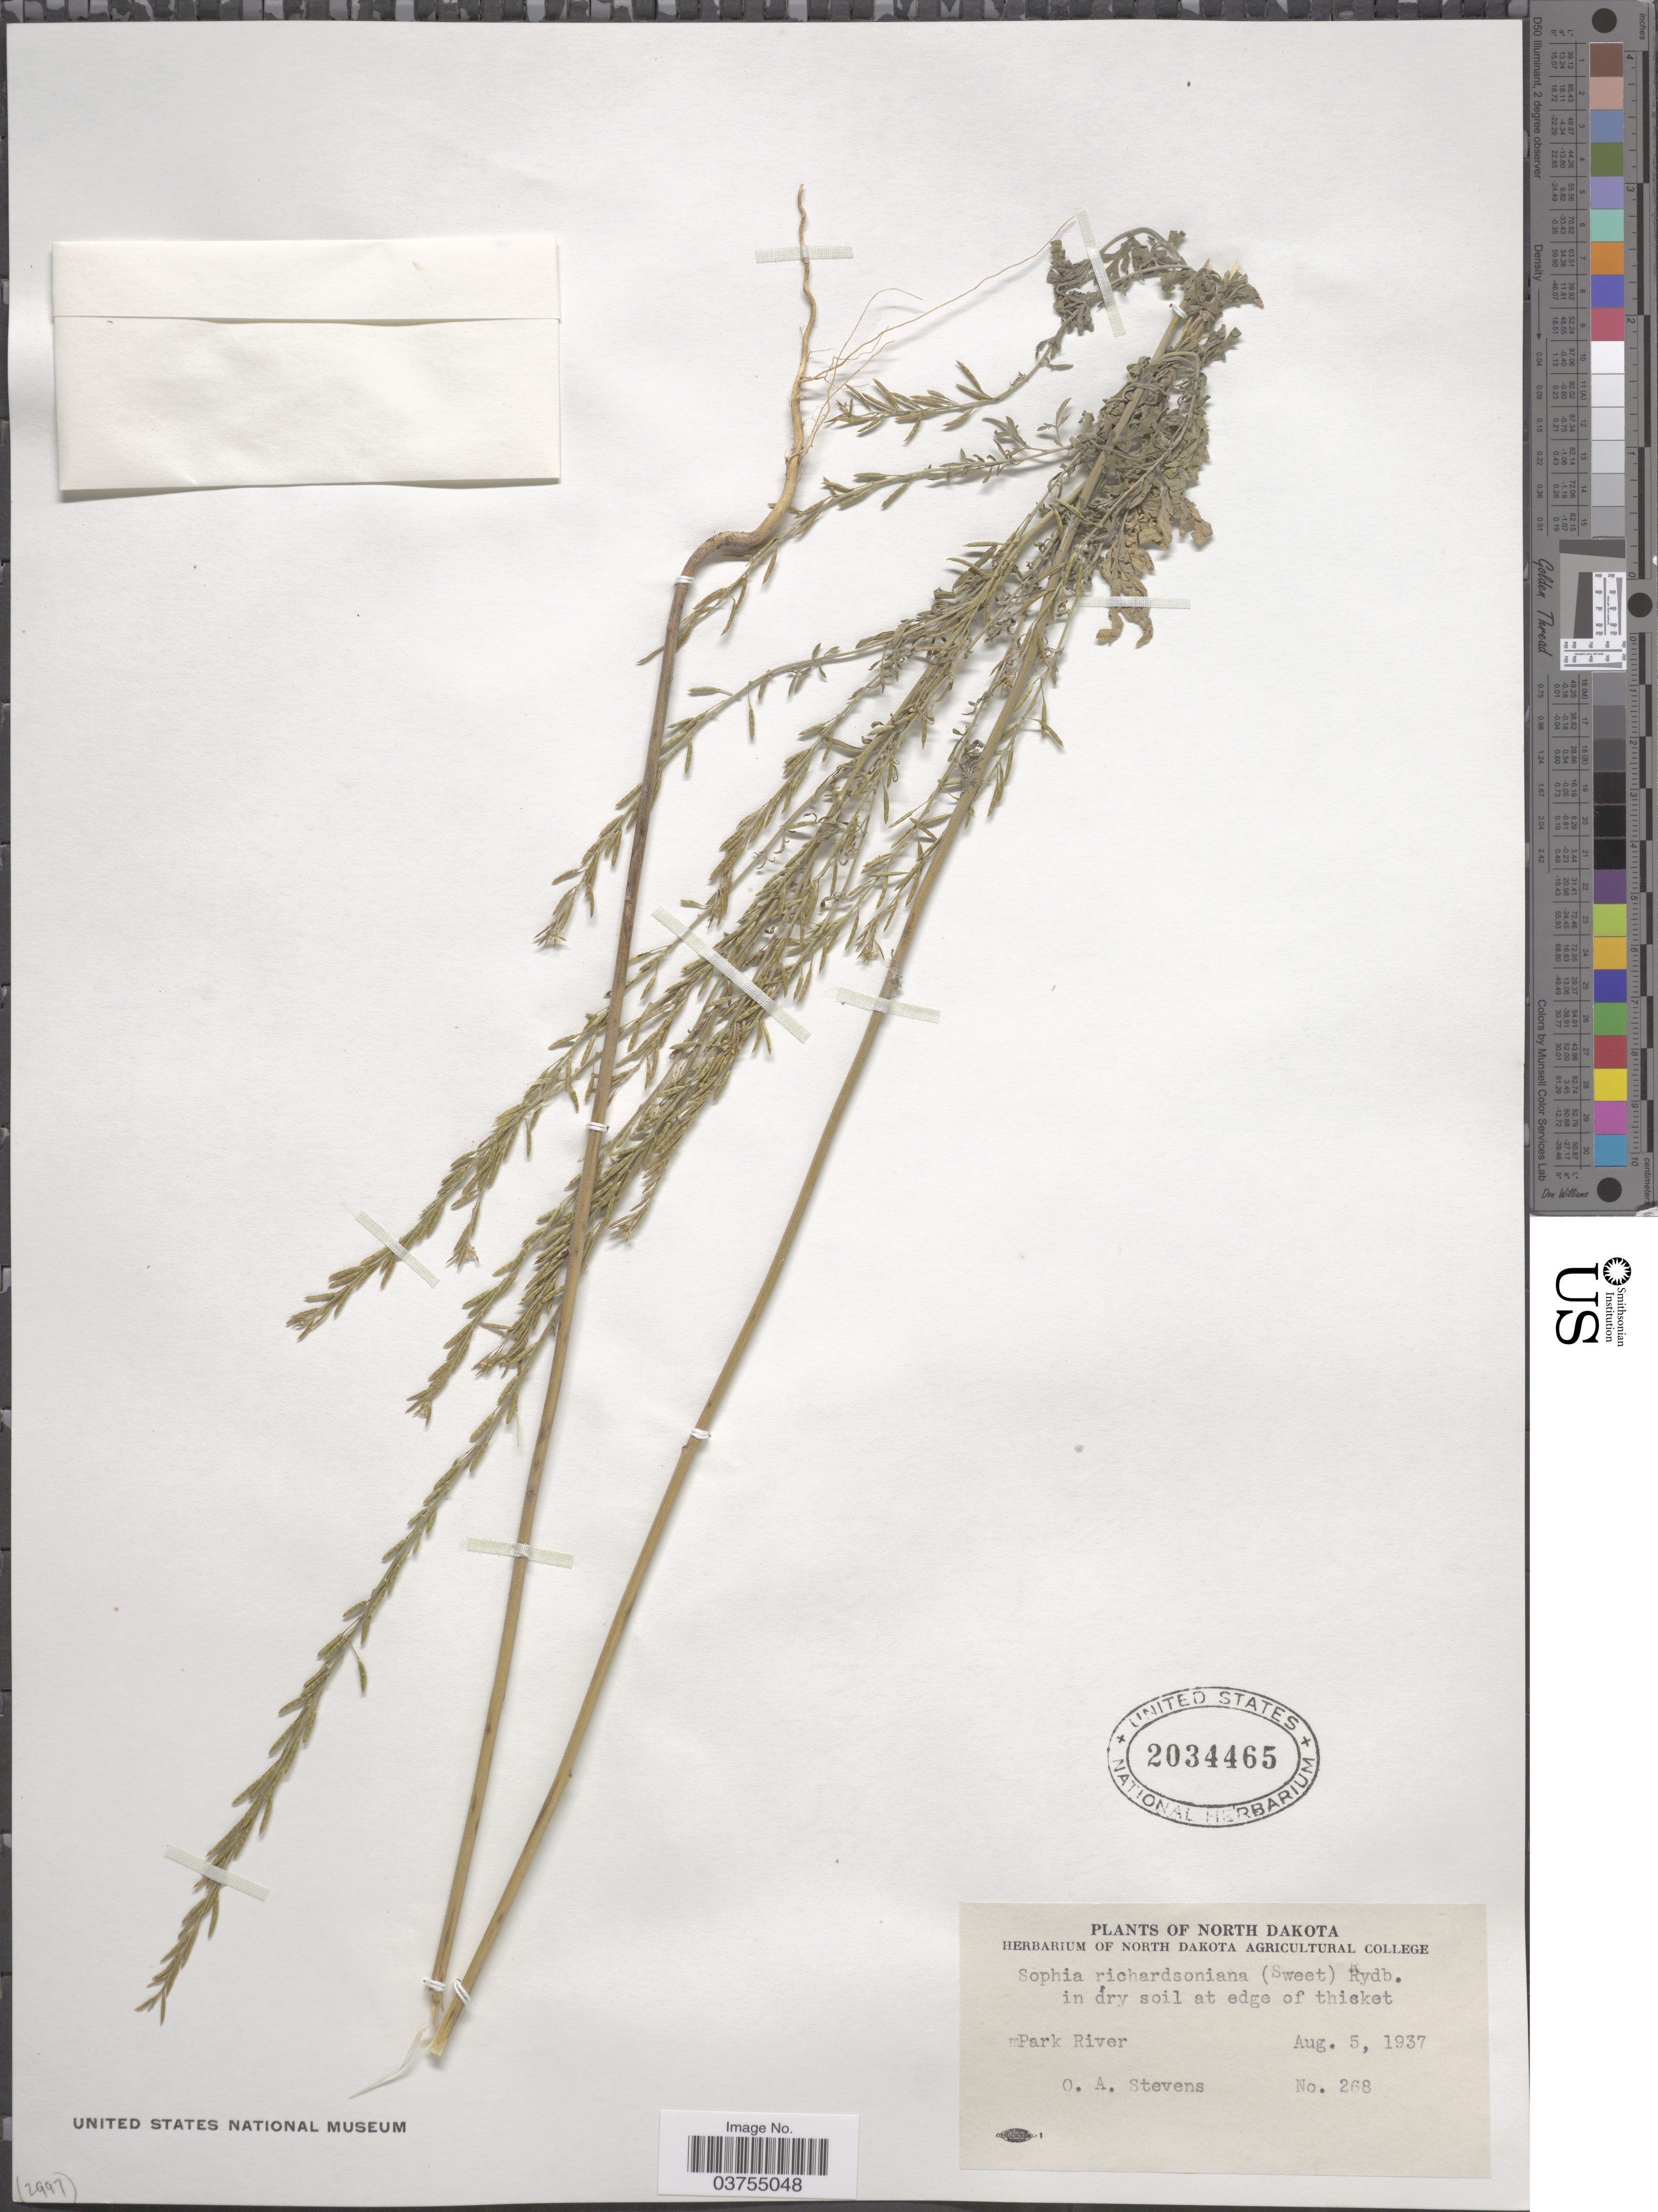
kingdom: Plantae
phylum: Tracheophyta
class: Magnoliopsida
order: Brassicales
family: Brassicaceae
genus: Descurainia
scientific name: Descurainia richardsonii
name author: (C.A. Mey.) O.E. Schulz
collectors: O. A. Stevens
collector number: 268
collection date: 1937-08-05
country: United States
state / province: North Dakota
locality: Park River.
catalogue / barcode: US 2034465